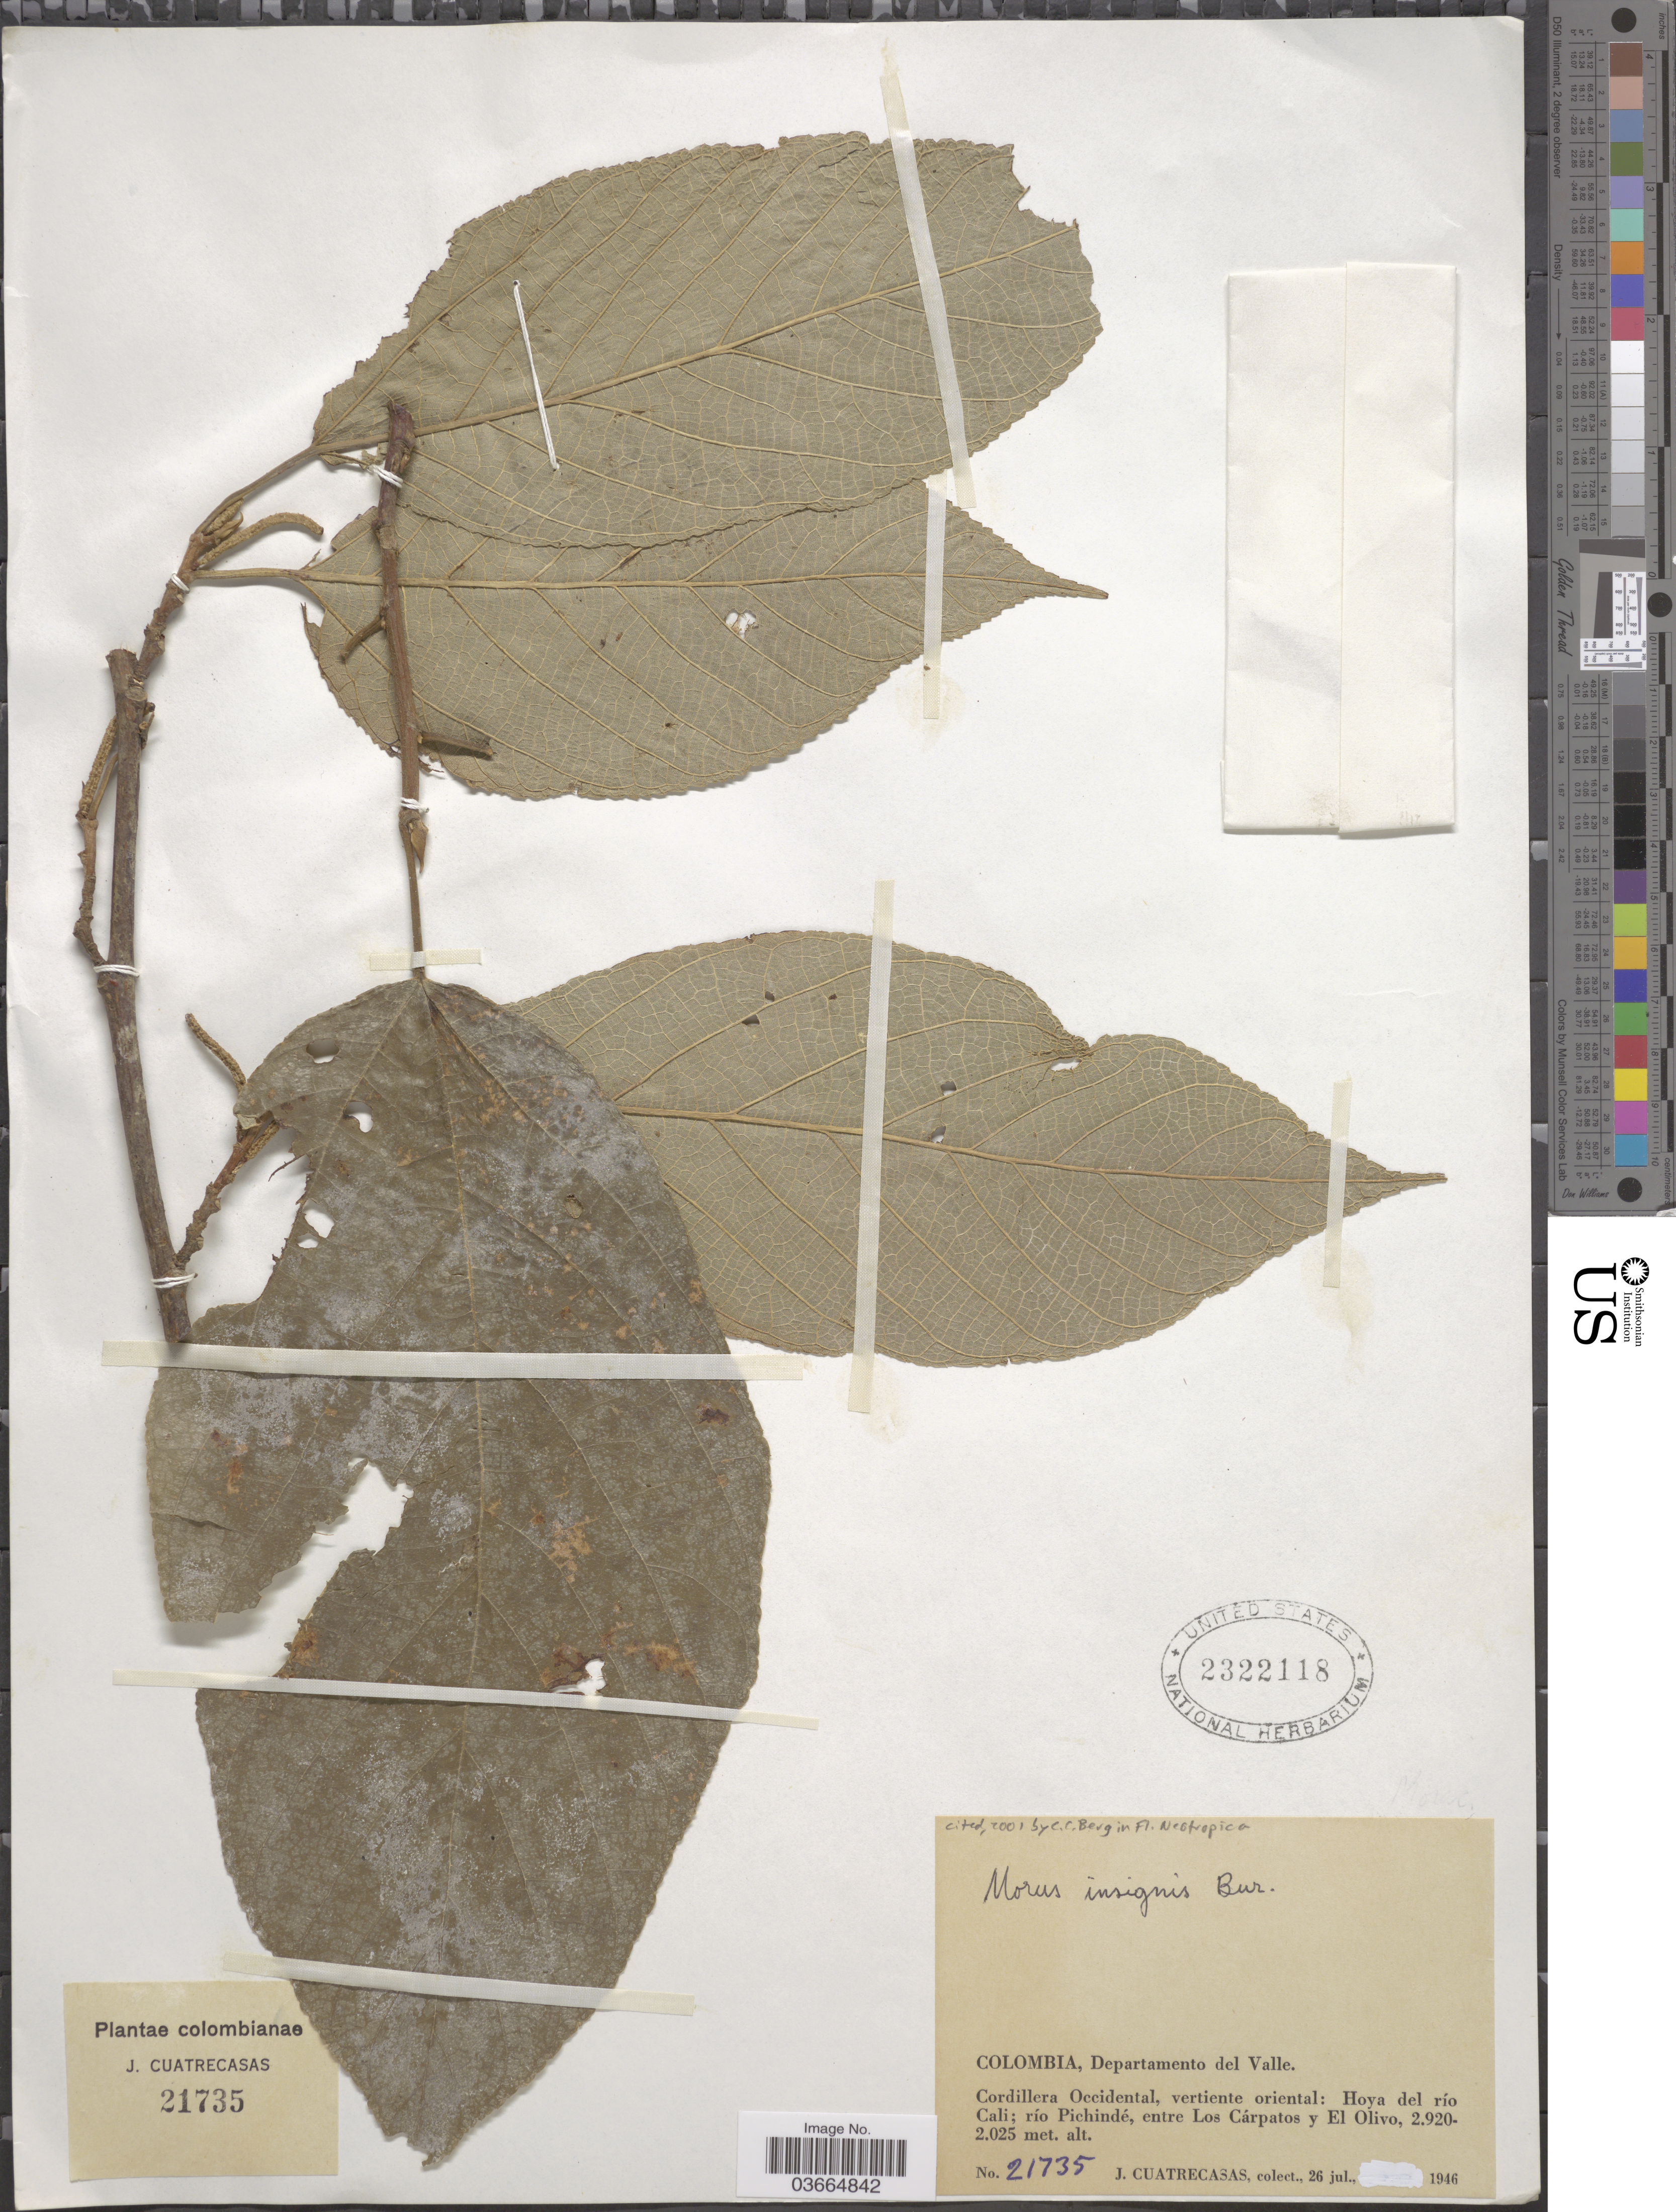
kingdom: Plantae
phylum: Tracheophyta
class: Magnoliopsida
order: Rosales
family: Moraceae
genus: Paratrophis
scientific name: Paratrophis insignis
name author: (Bureau) E. M. Gardner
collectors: J. Cuatrecasas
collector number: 21735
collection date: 1946-07-26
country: Colombia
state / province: Valle del Cauca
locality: Departamento del Valle. Cordillera Occidental, vertiente oriental: Hoya del río Cali; Río Pichindé, entre Los Cárpatos y El Olivo.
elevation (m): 2025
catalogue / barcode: US 2322118